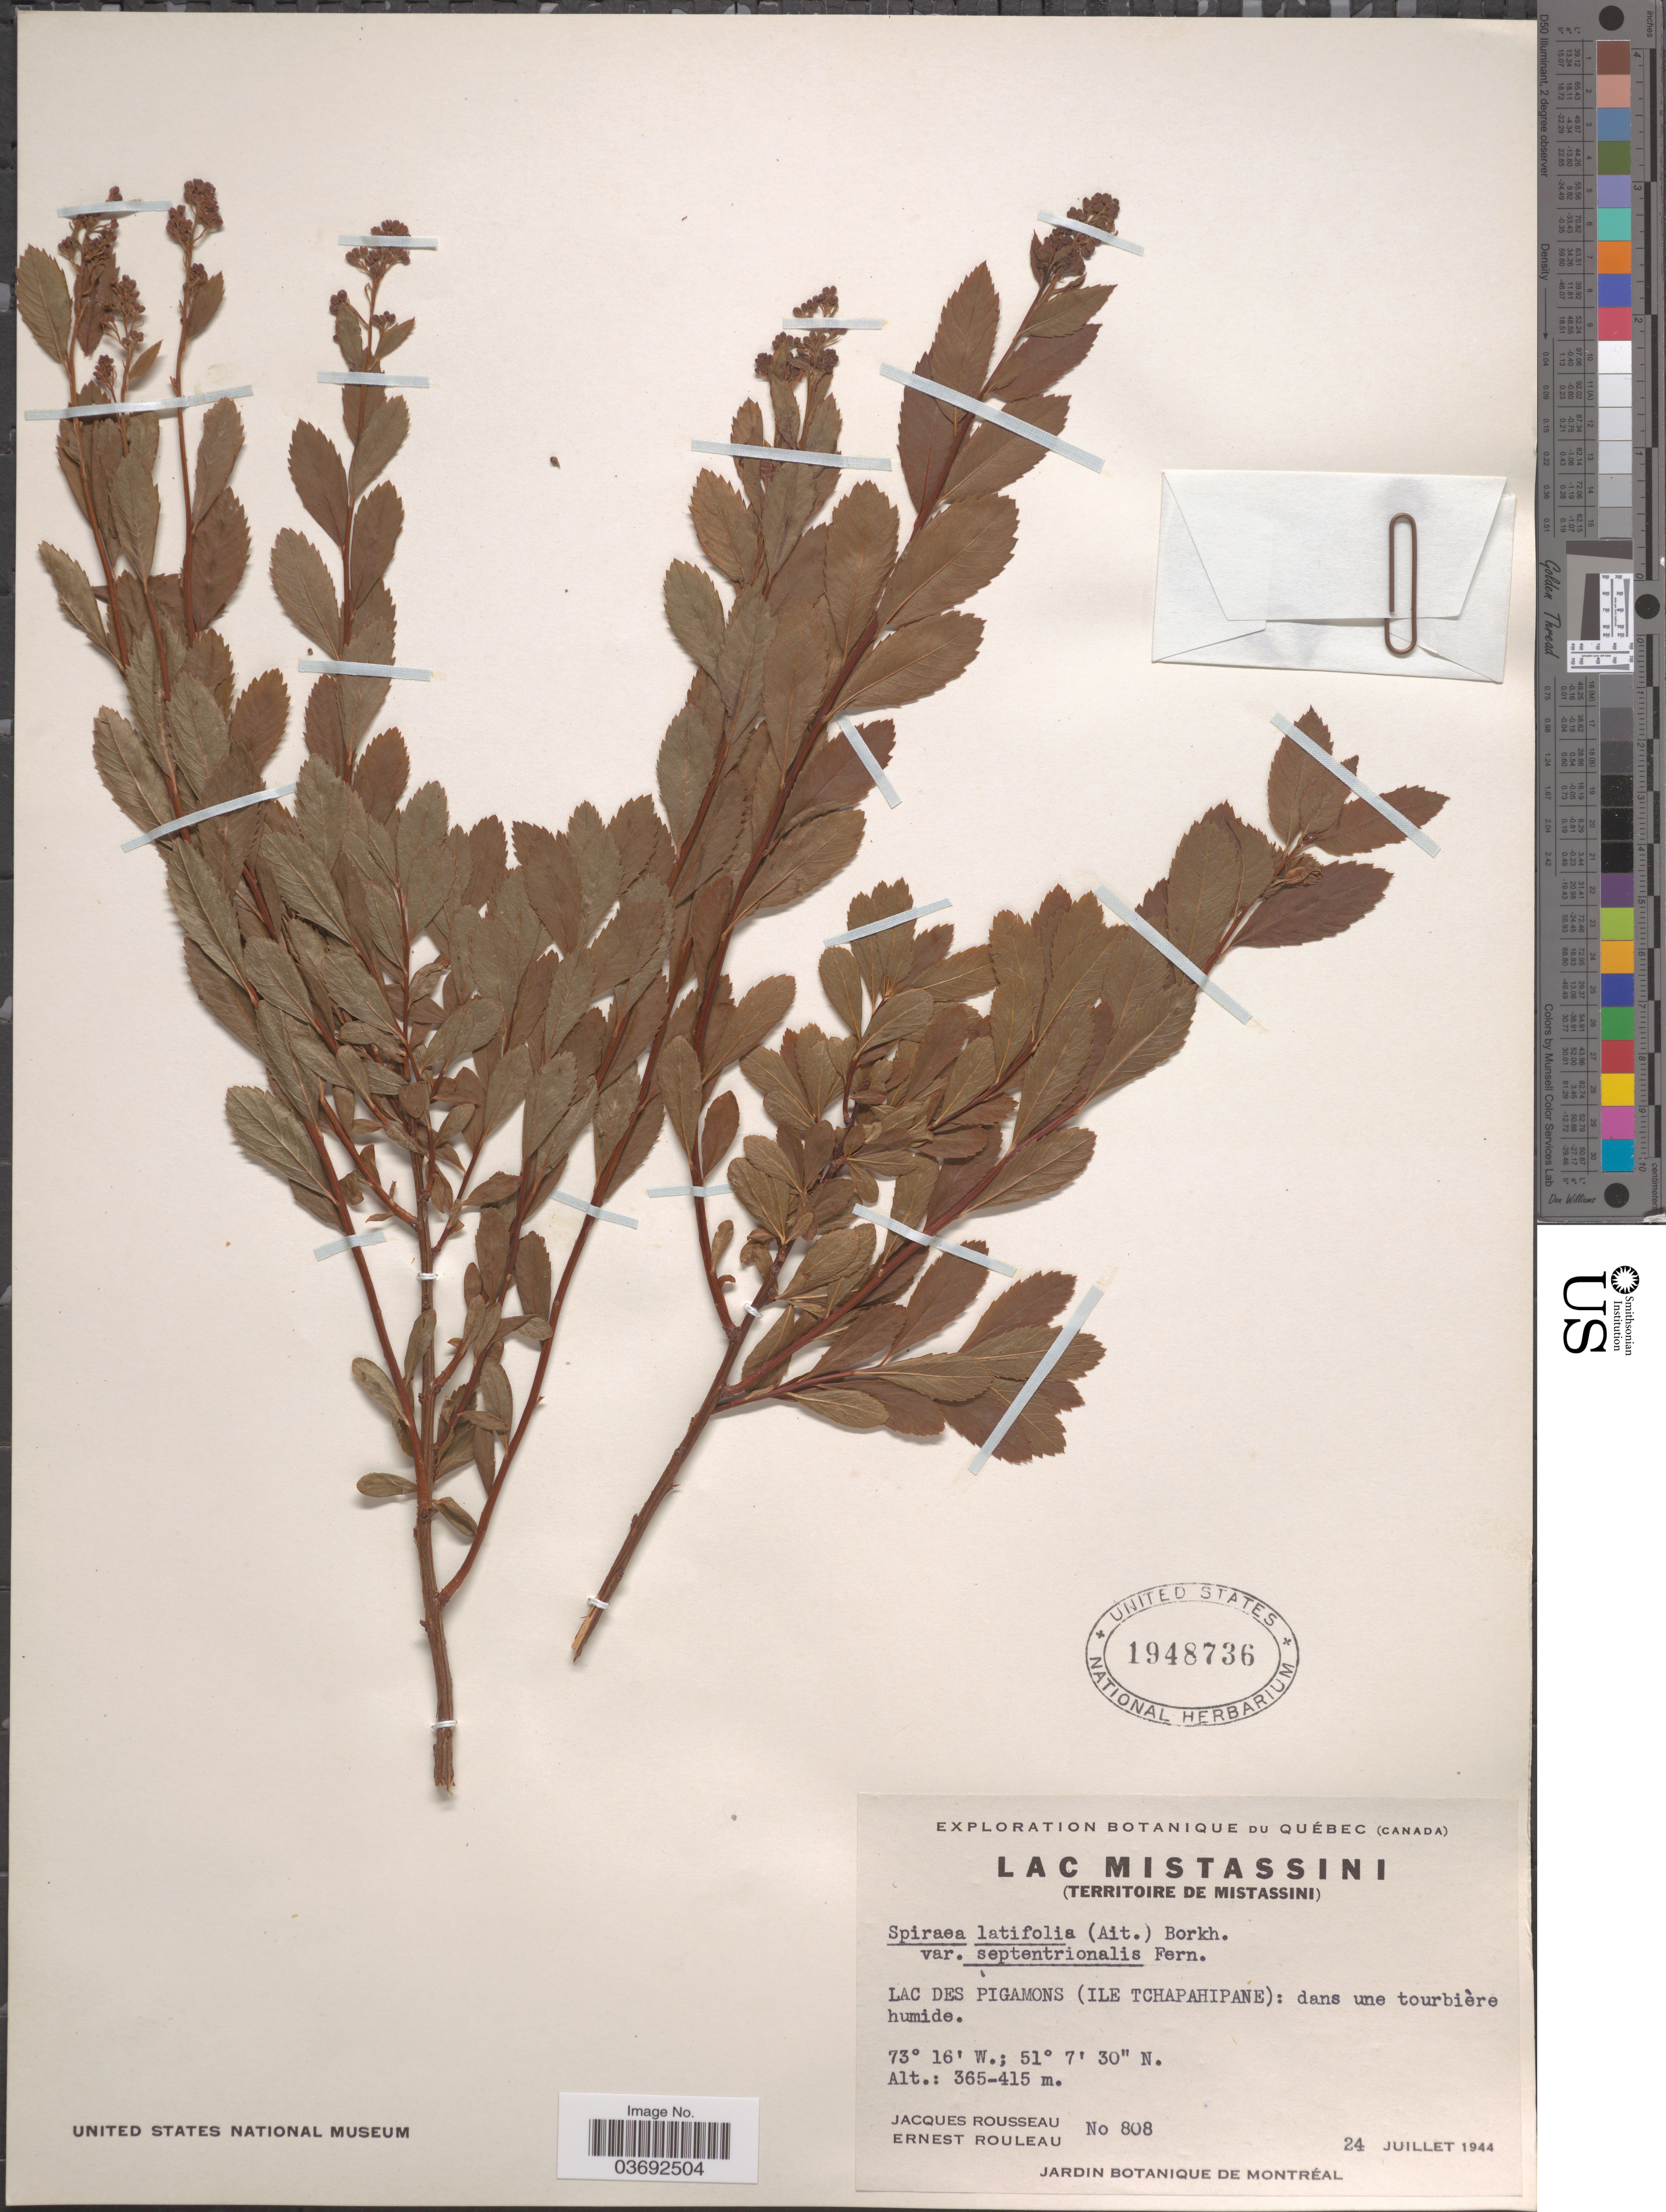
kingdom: Plantae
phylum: Tracheophyta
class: Magnoliopsida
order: Rosales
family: Rosaceae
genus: Spiraea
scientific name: Spiraea latifolia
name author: Borkh.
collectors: J. Rousseau & J. Rouleau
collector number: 808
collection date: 1944-07-24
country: Canada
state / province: Quebec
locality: Lac Mistassini (Territoire de Mistassini). Lac des Pigamons (Ile Tchapahipane).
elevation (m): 365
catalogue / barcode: US 1948736